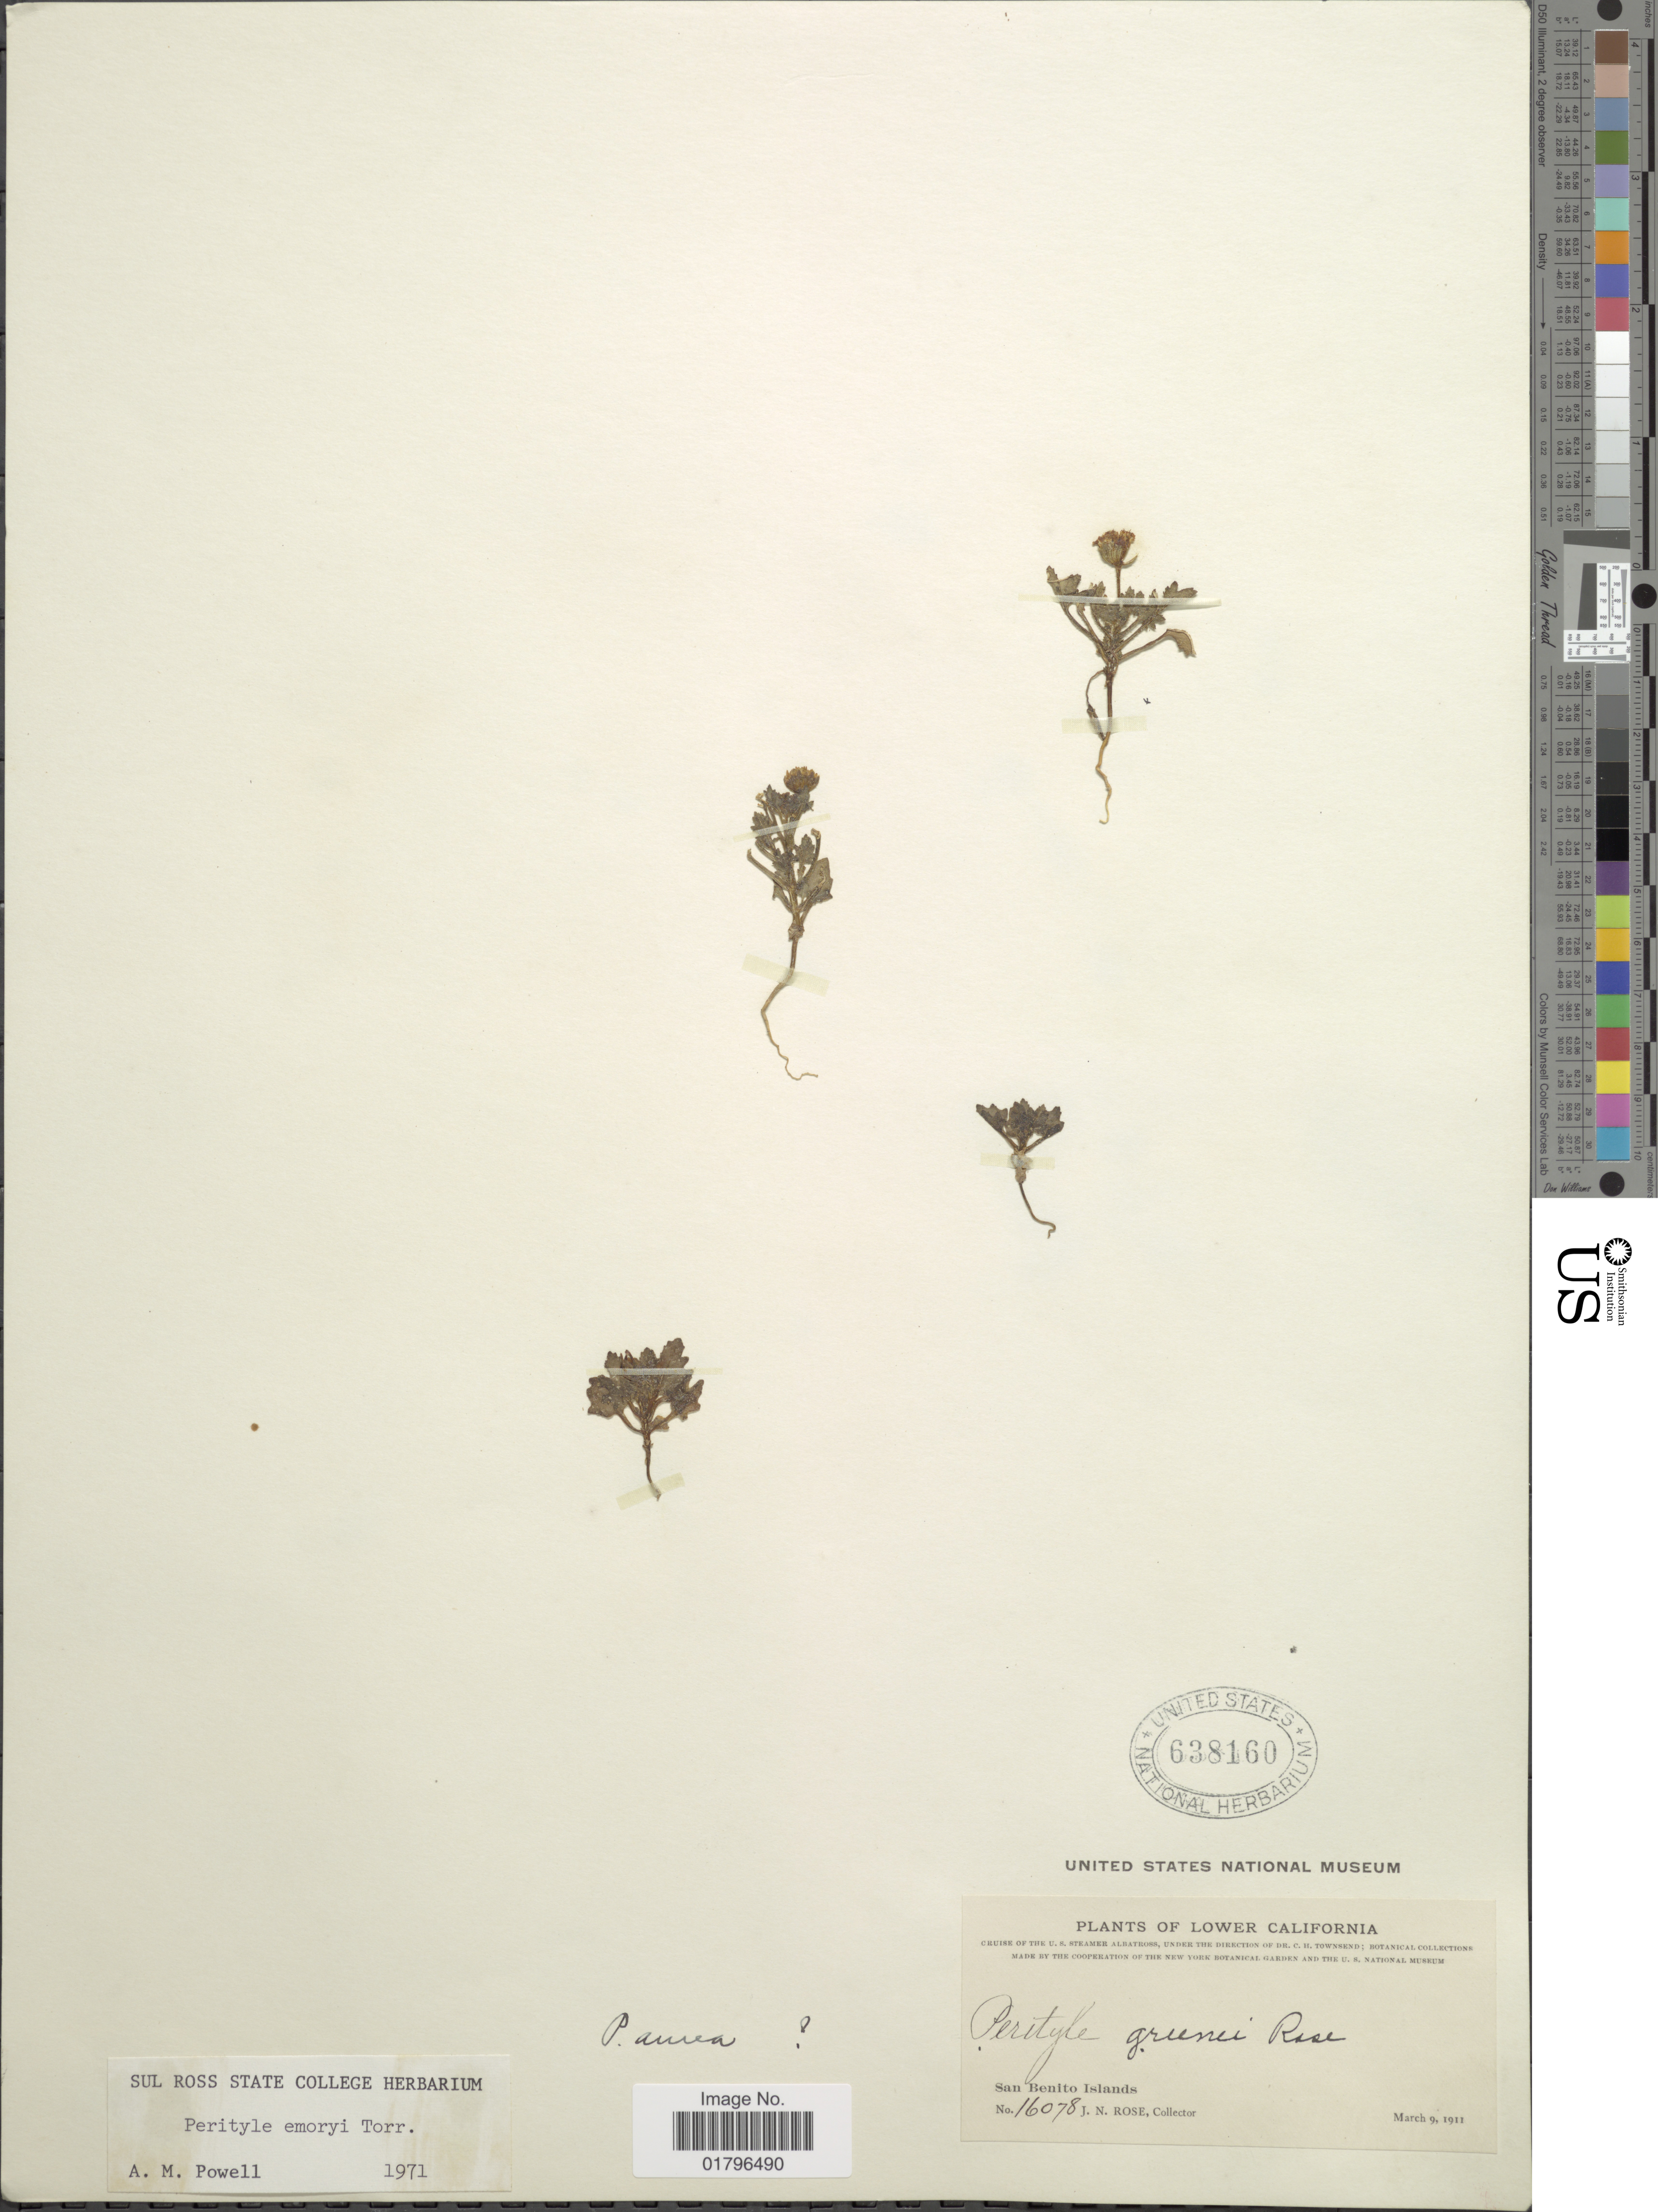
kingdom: Plantae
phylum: Tracheophyta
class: Magnoliopsida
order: Asterales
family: Asteraceae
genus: Perityle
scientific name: Perityle emoryi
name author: Torr.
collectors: J. N. Rose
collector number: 16078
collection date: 1911-03-09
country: Mexico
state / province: Baja California Sur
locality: Lower California, San Benito Island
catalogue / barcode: US 638160